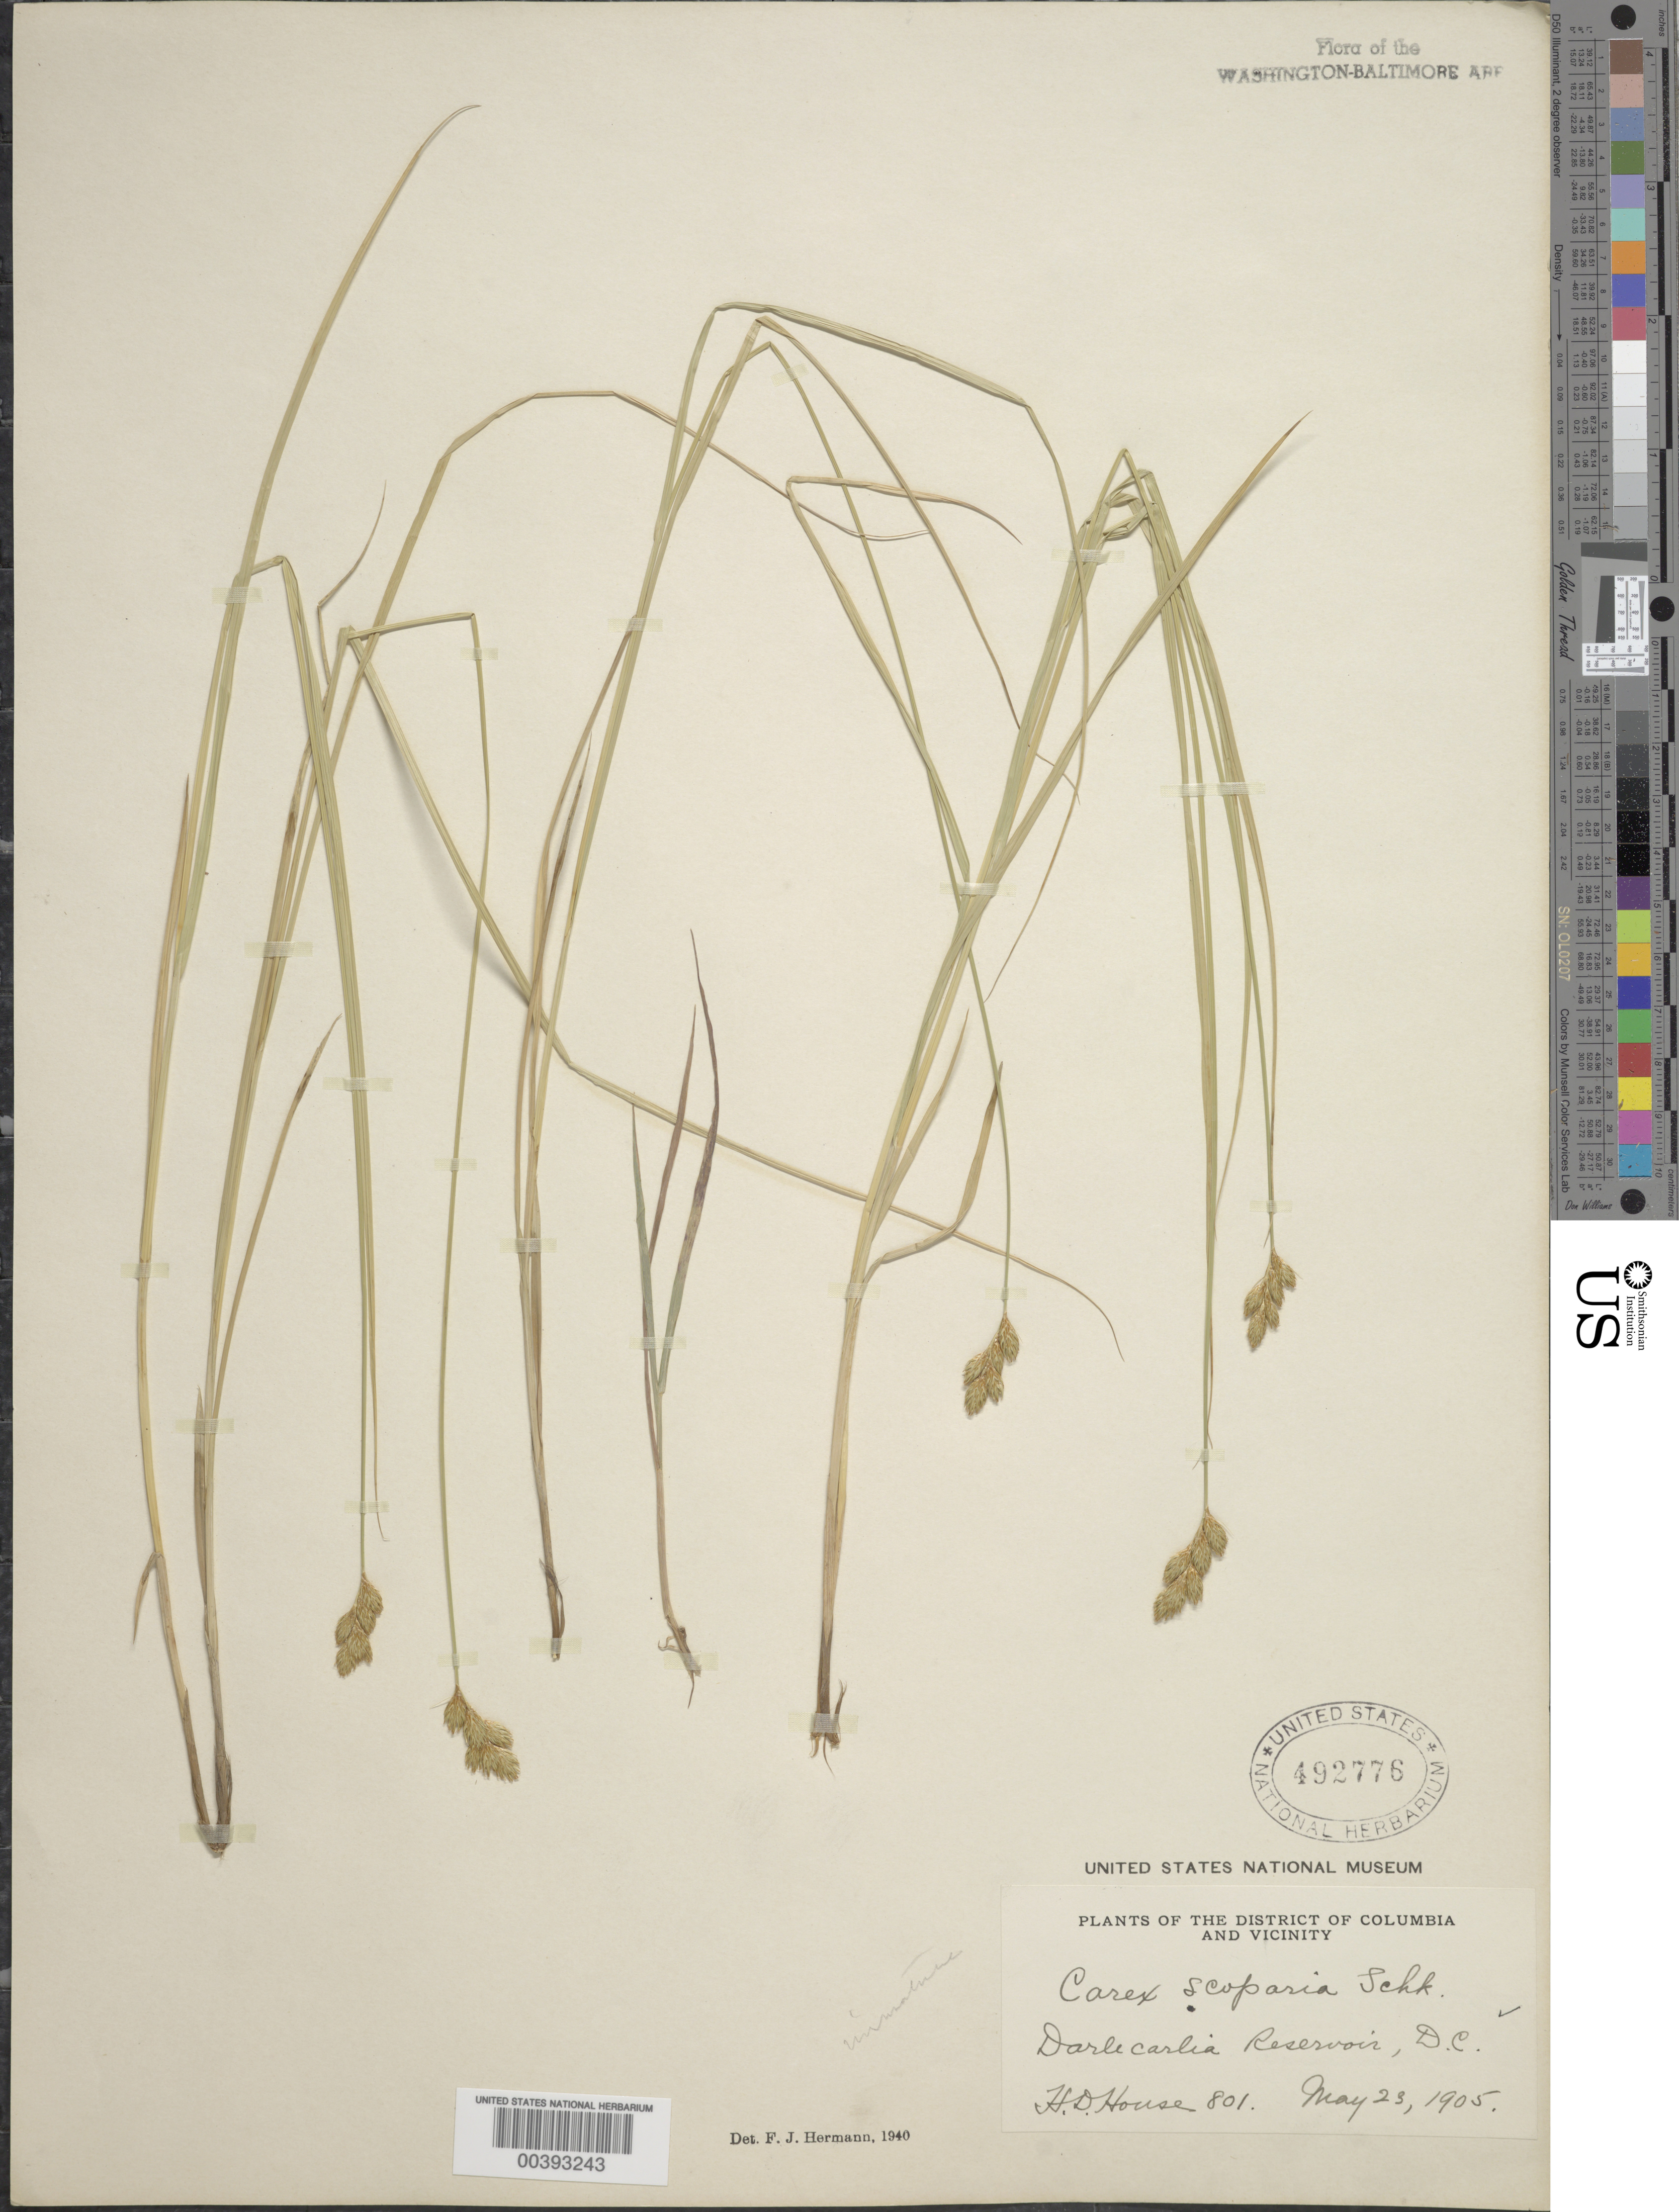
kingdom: Plantae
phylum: Tracheophyta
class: Liliopsida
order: Poales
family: Cyperaceae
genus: Carex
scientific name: Carex scoparia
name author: Schkuhr ex Willd.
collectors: H. Hause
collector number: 801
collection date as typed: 23 May 1905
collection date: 1905-05-23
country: United States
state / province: District of Columbia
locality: Dalecarlia Reservoir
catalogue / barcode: US 492776